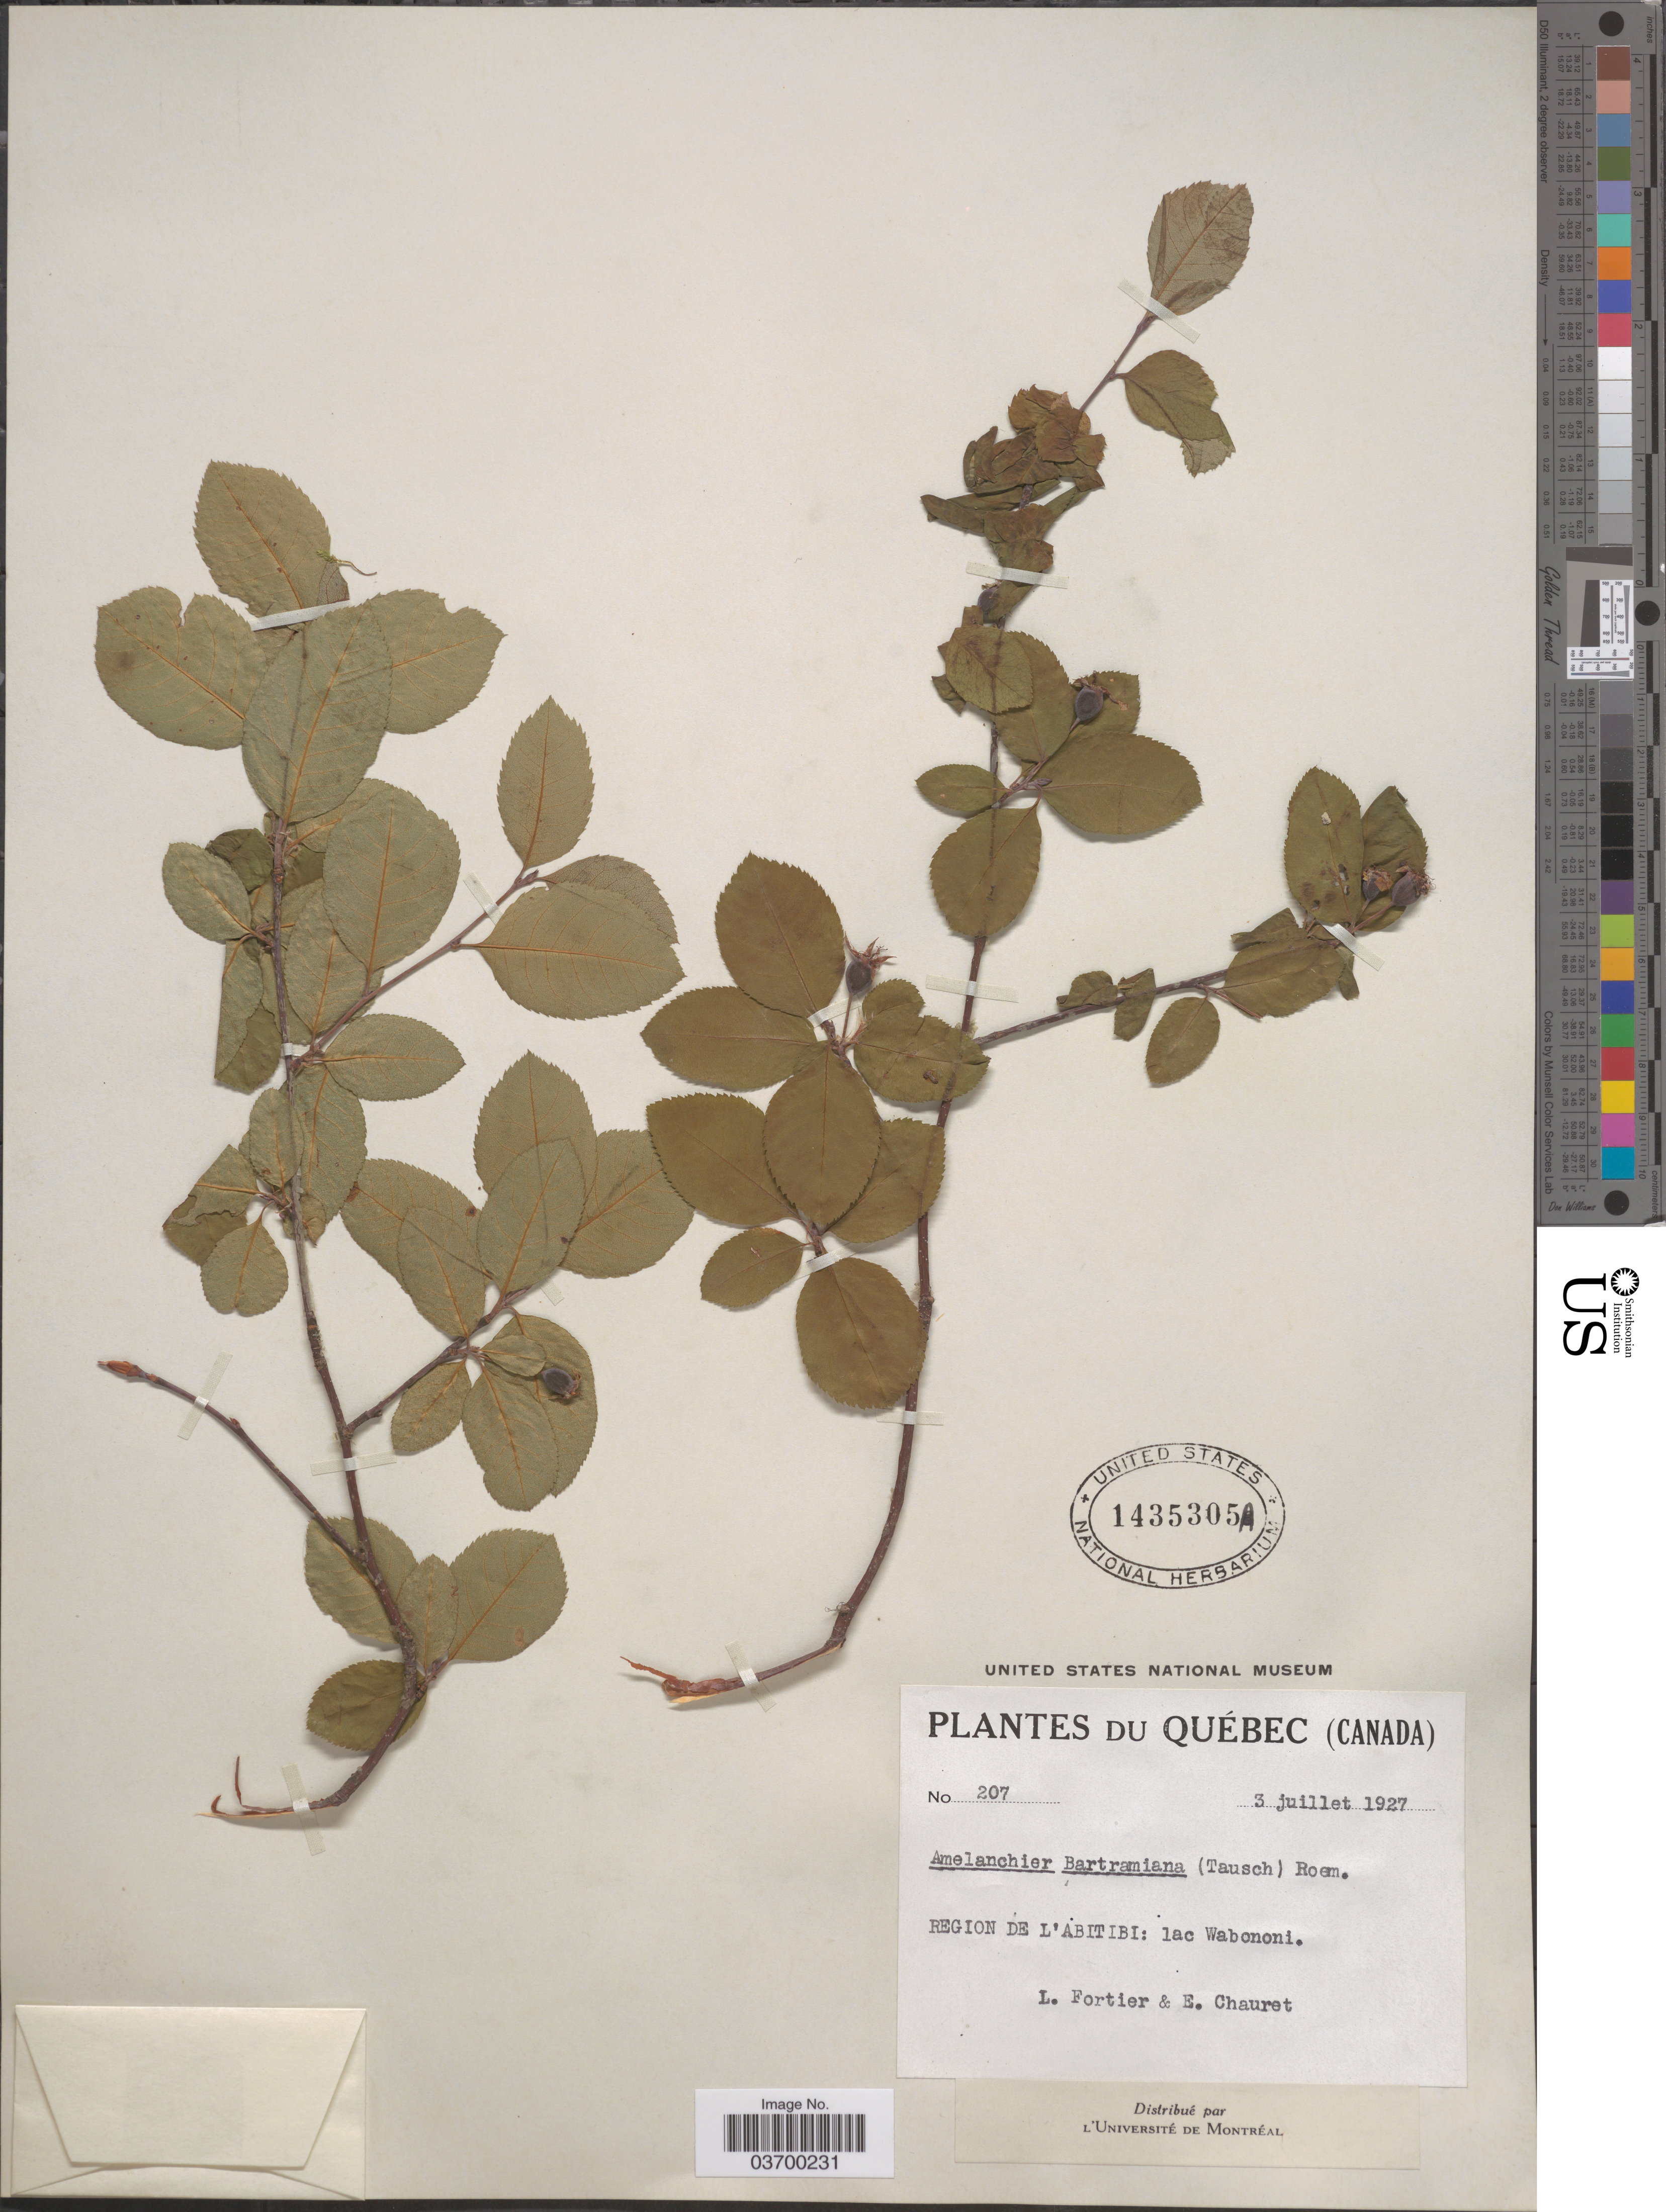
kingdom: Plantae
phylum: Tracheophyta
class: Magnoliopsida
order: Rosales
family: Rosaceae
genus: Amelanchier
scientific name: Amelanchier bartramiana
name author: (Tausch) M. Roem.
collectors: L. Fortier & E. Chauret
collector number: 207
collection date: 1927-07-03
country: Canada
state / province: Quebec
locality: Region de L'Abitibi: lac Wabononi.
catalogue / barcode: US 1435305A